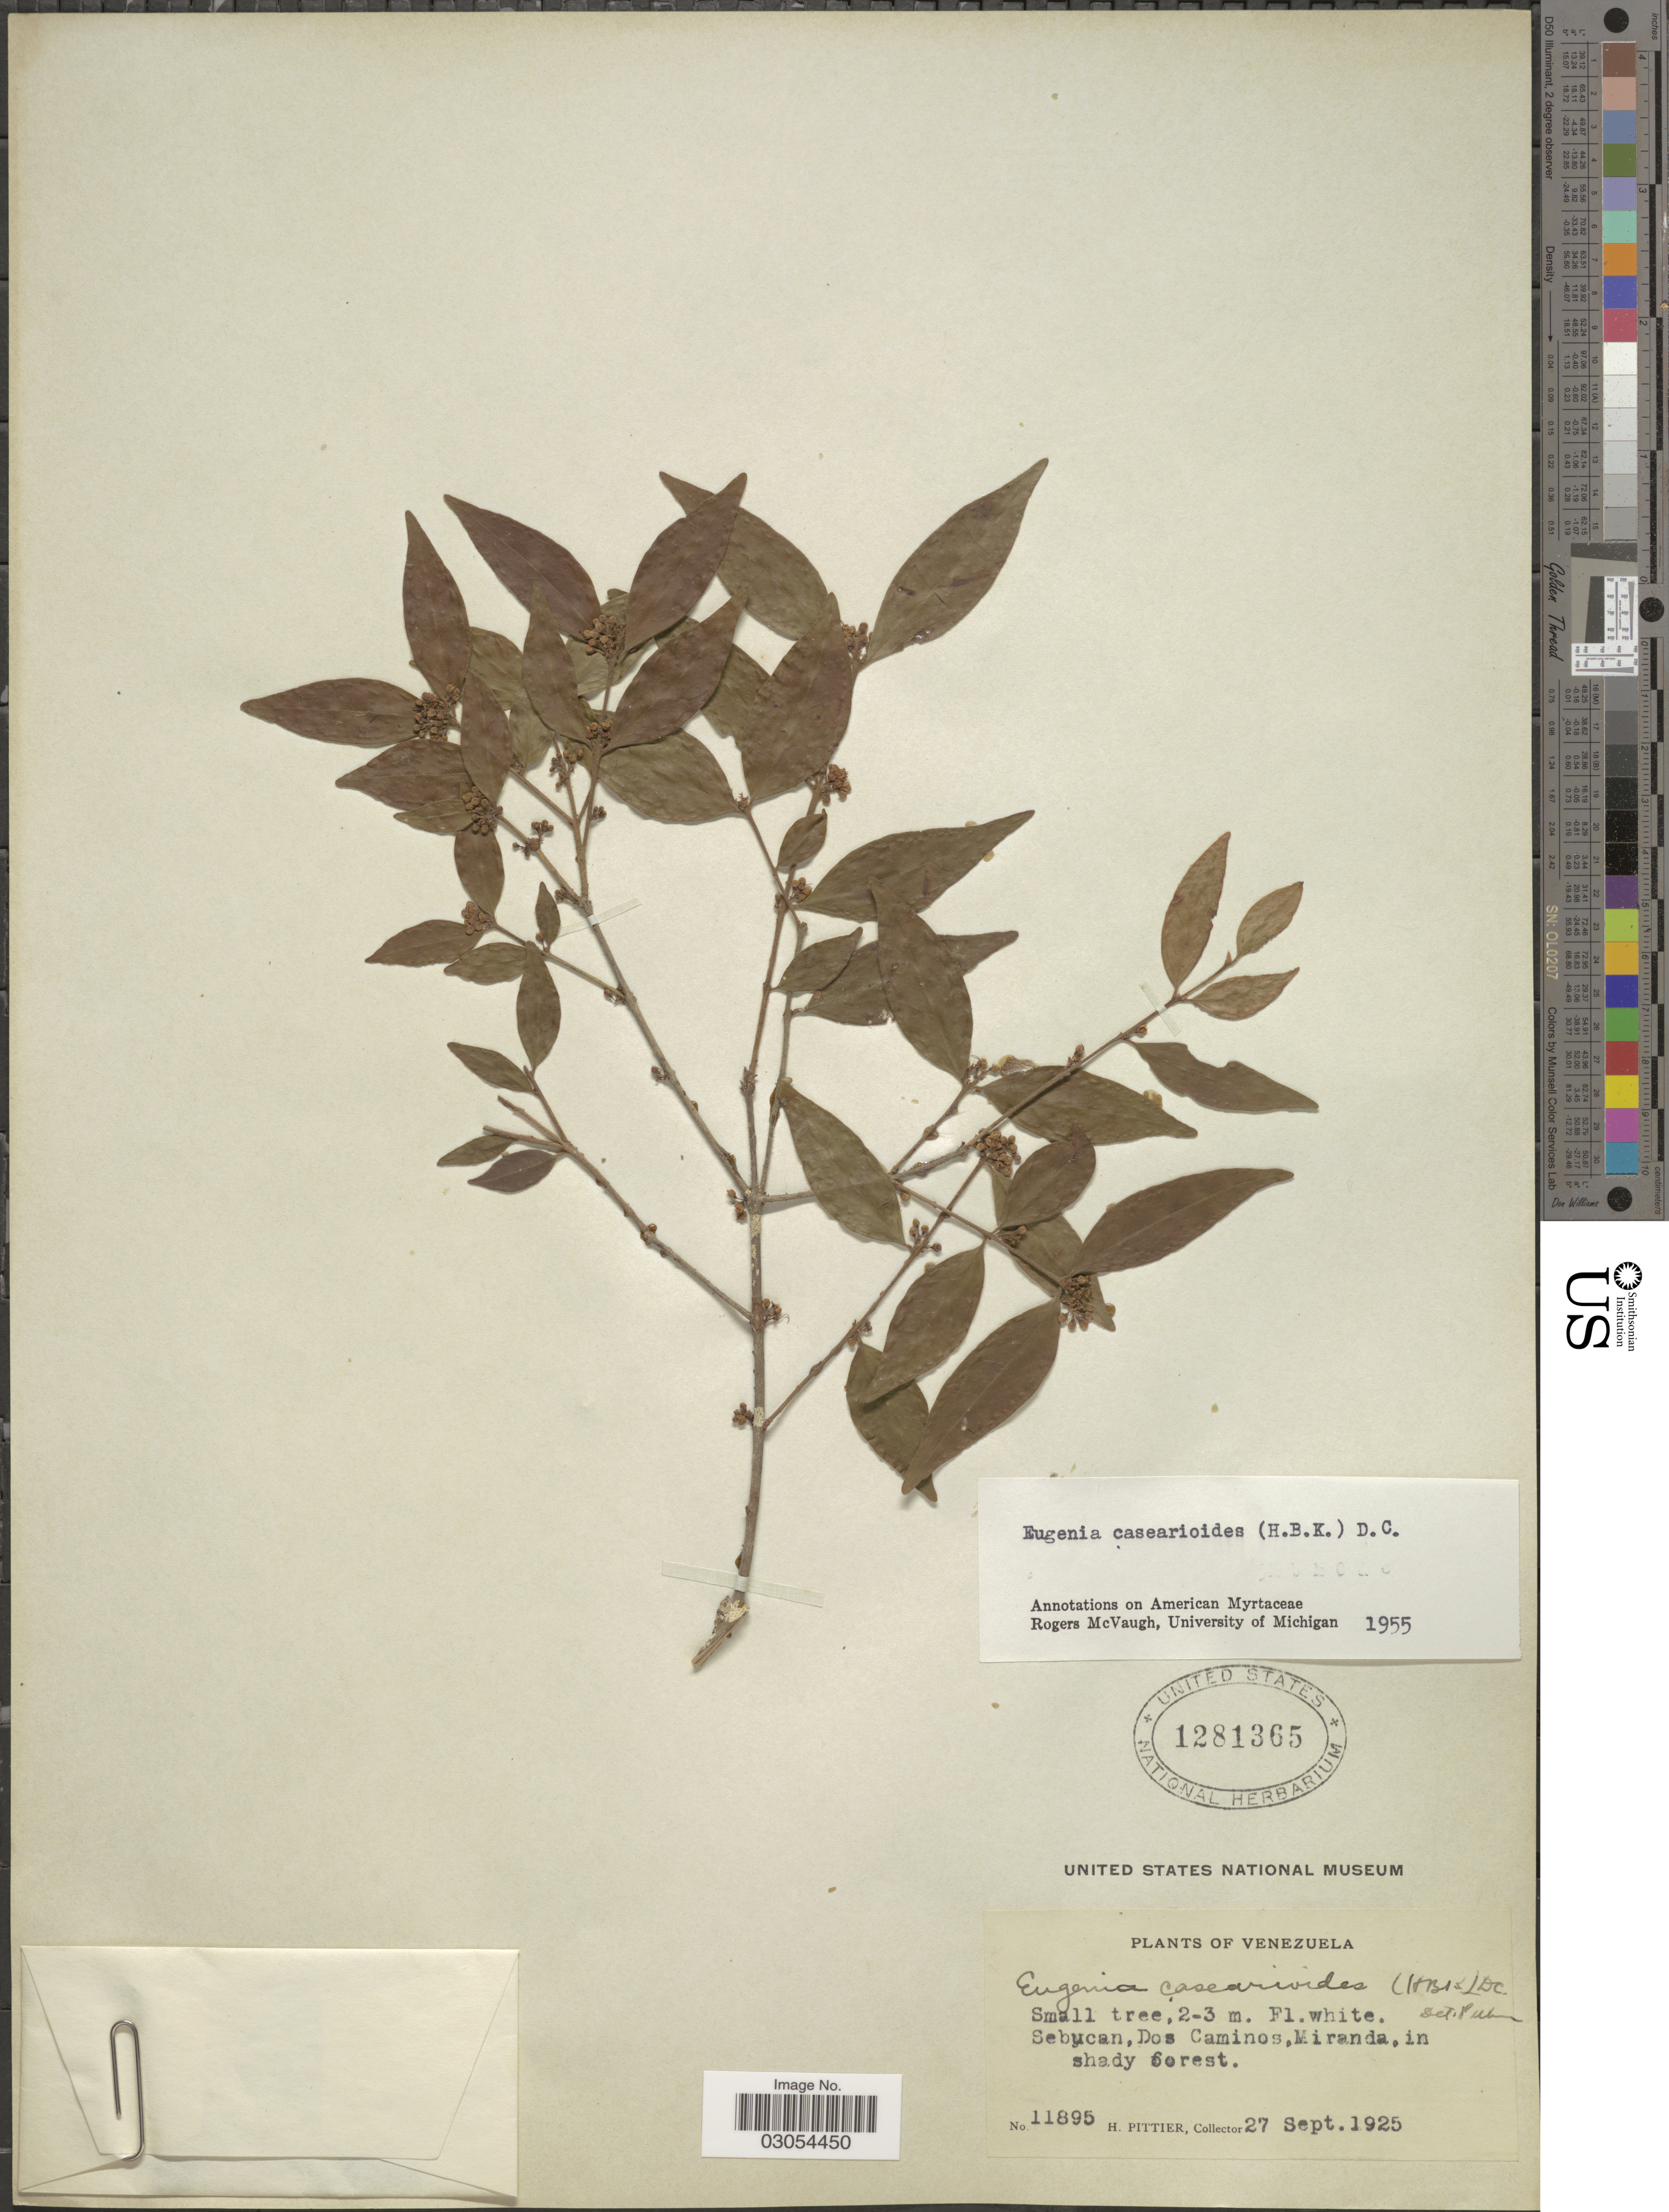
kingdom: Plantae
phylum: Tracheophyta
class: Magnoliopsida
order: Myrtales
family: Myrtaceae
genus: Eugenia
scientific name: Eugenia casearioides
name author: (Kunth) DC.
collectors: H. F. Pittier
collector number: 11895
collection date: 1925-09-27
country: Venezuela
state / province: Miranda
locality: Sebudan, Dos Caminos, Miranda, in shady forest.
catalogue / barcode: US 1281365